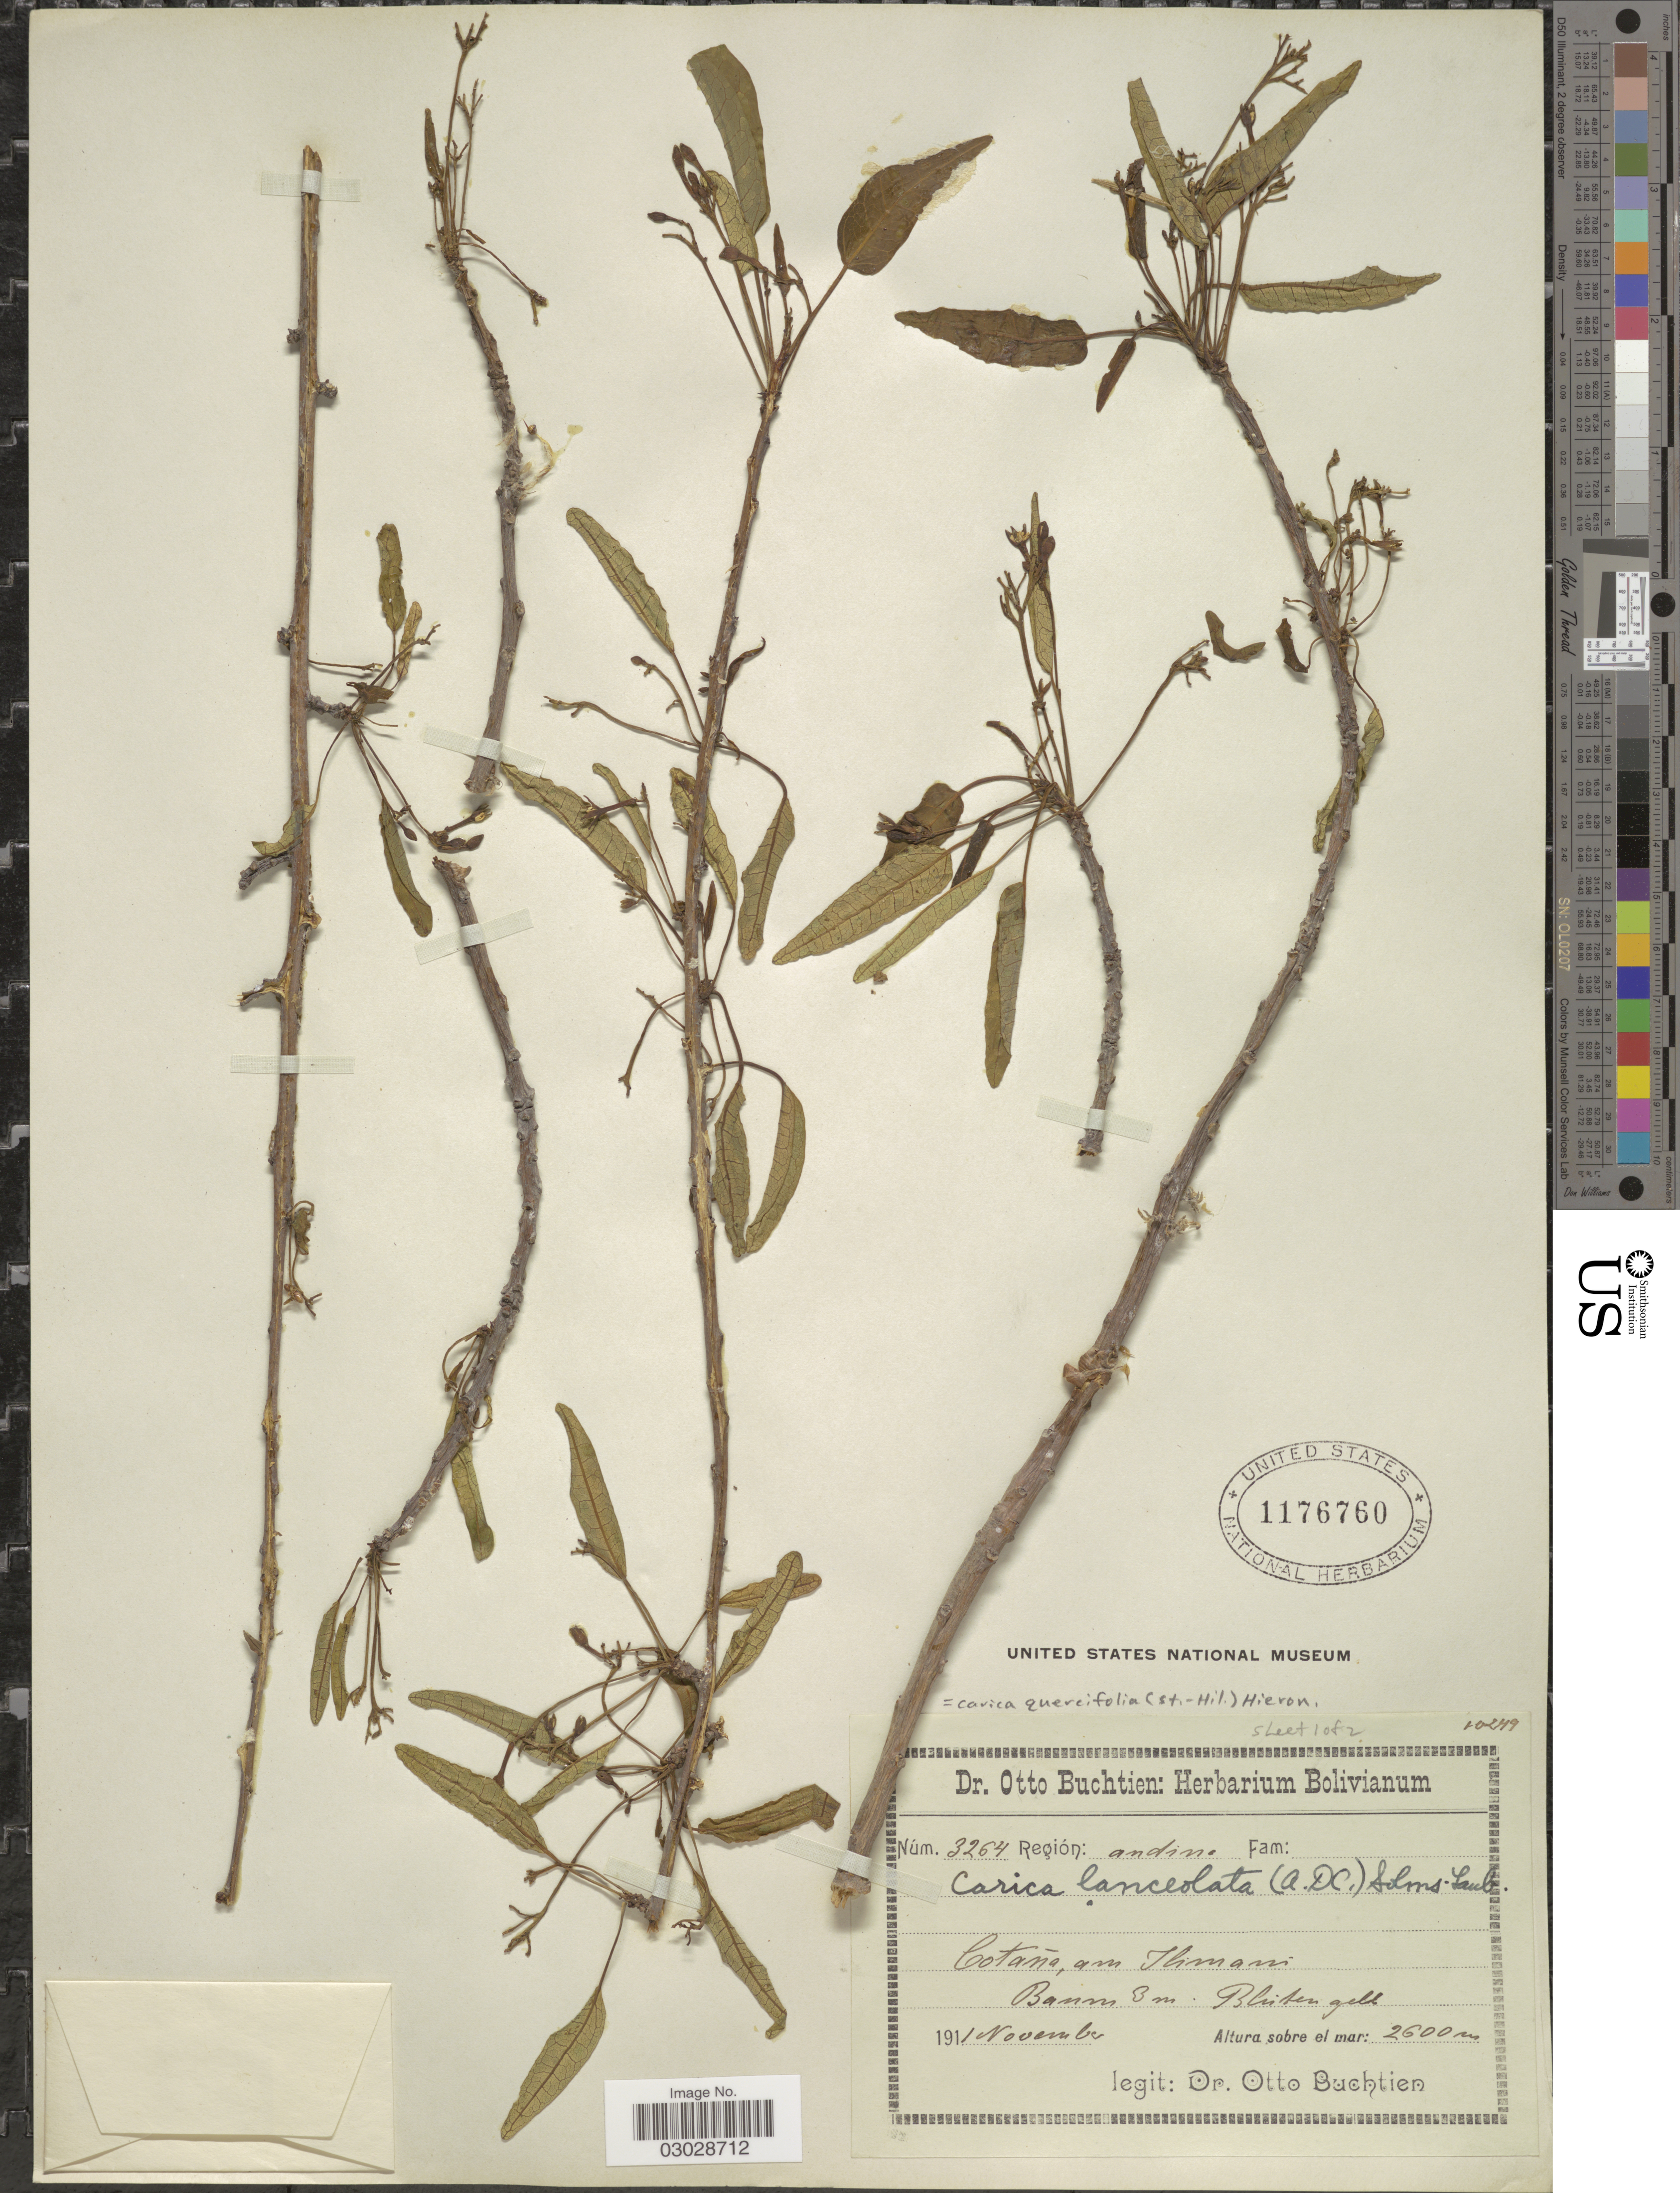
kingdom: Plantae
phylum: Tracheophyta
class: Magnoliopsida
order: Brassicales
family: Caricaceae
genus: Vasconcellea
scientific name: Vasconcellea quercifolia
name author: A. St.-Hil.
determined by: Strong, M. T., (US), Smithsonian Institution - National Museum of Natural History (UNITED STATES)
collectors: O. Buchtien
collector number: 3264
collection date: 1911-11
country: Bolivia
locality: Cotana, am Ilimani.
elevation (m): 2600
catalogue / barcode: US 1176760